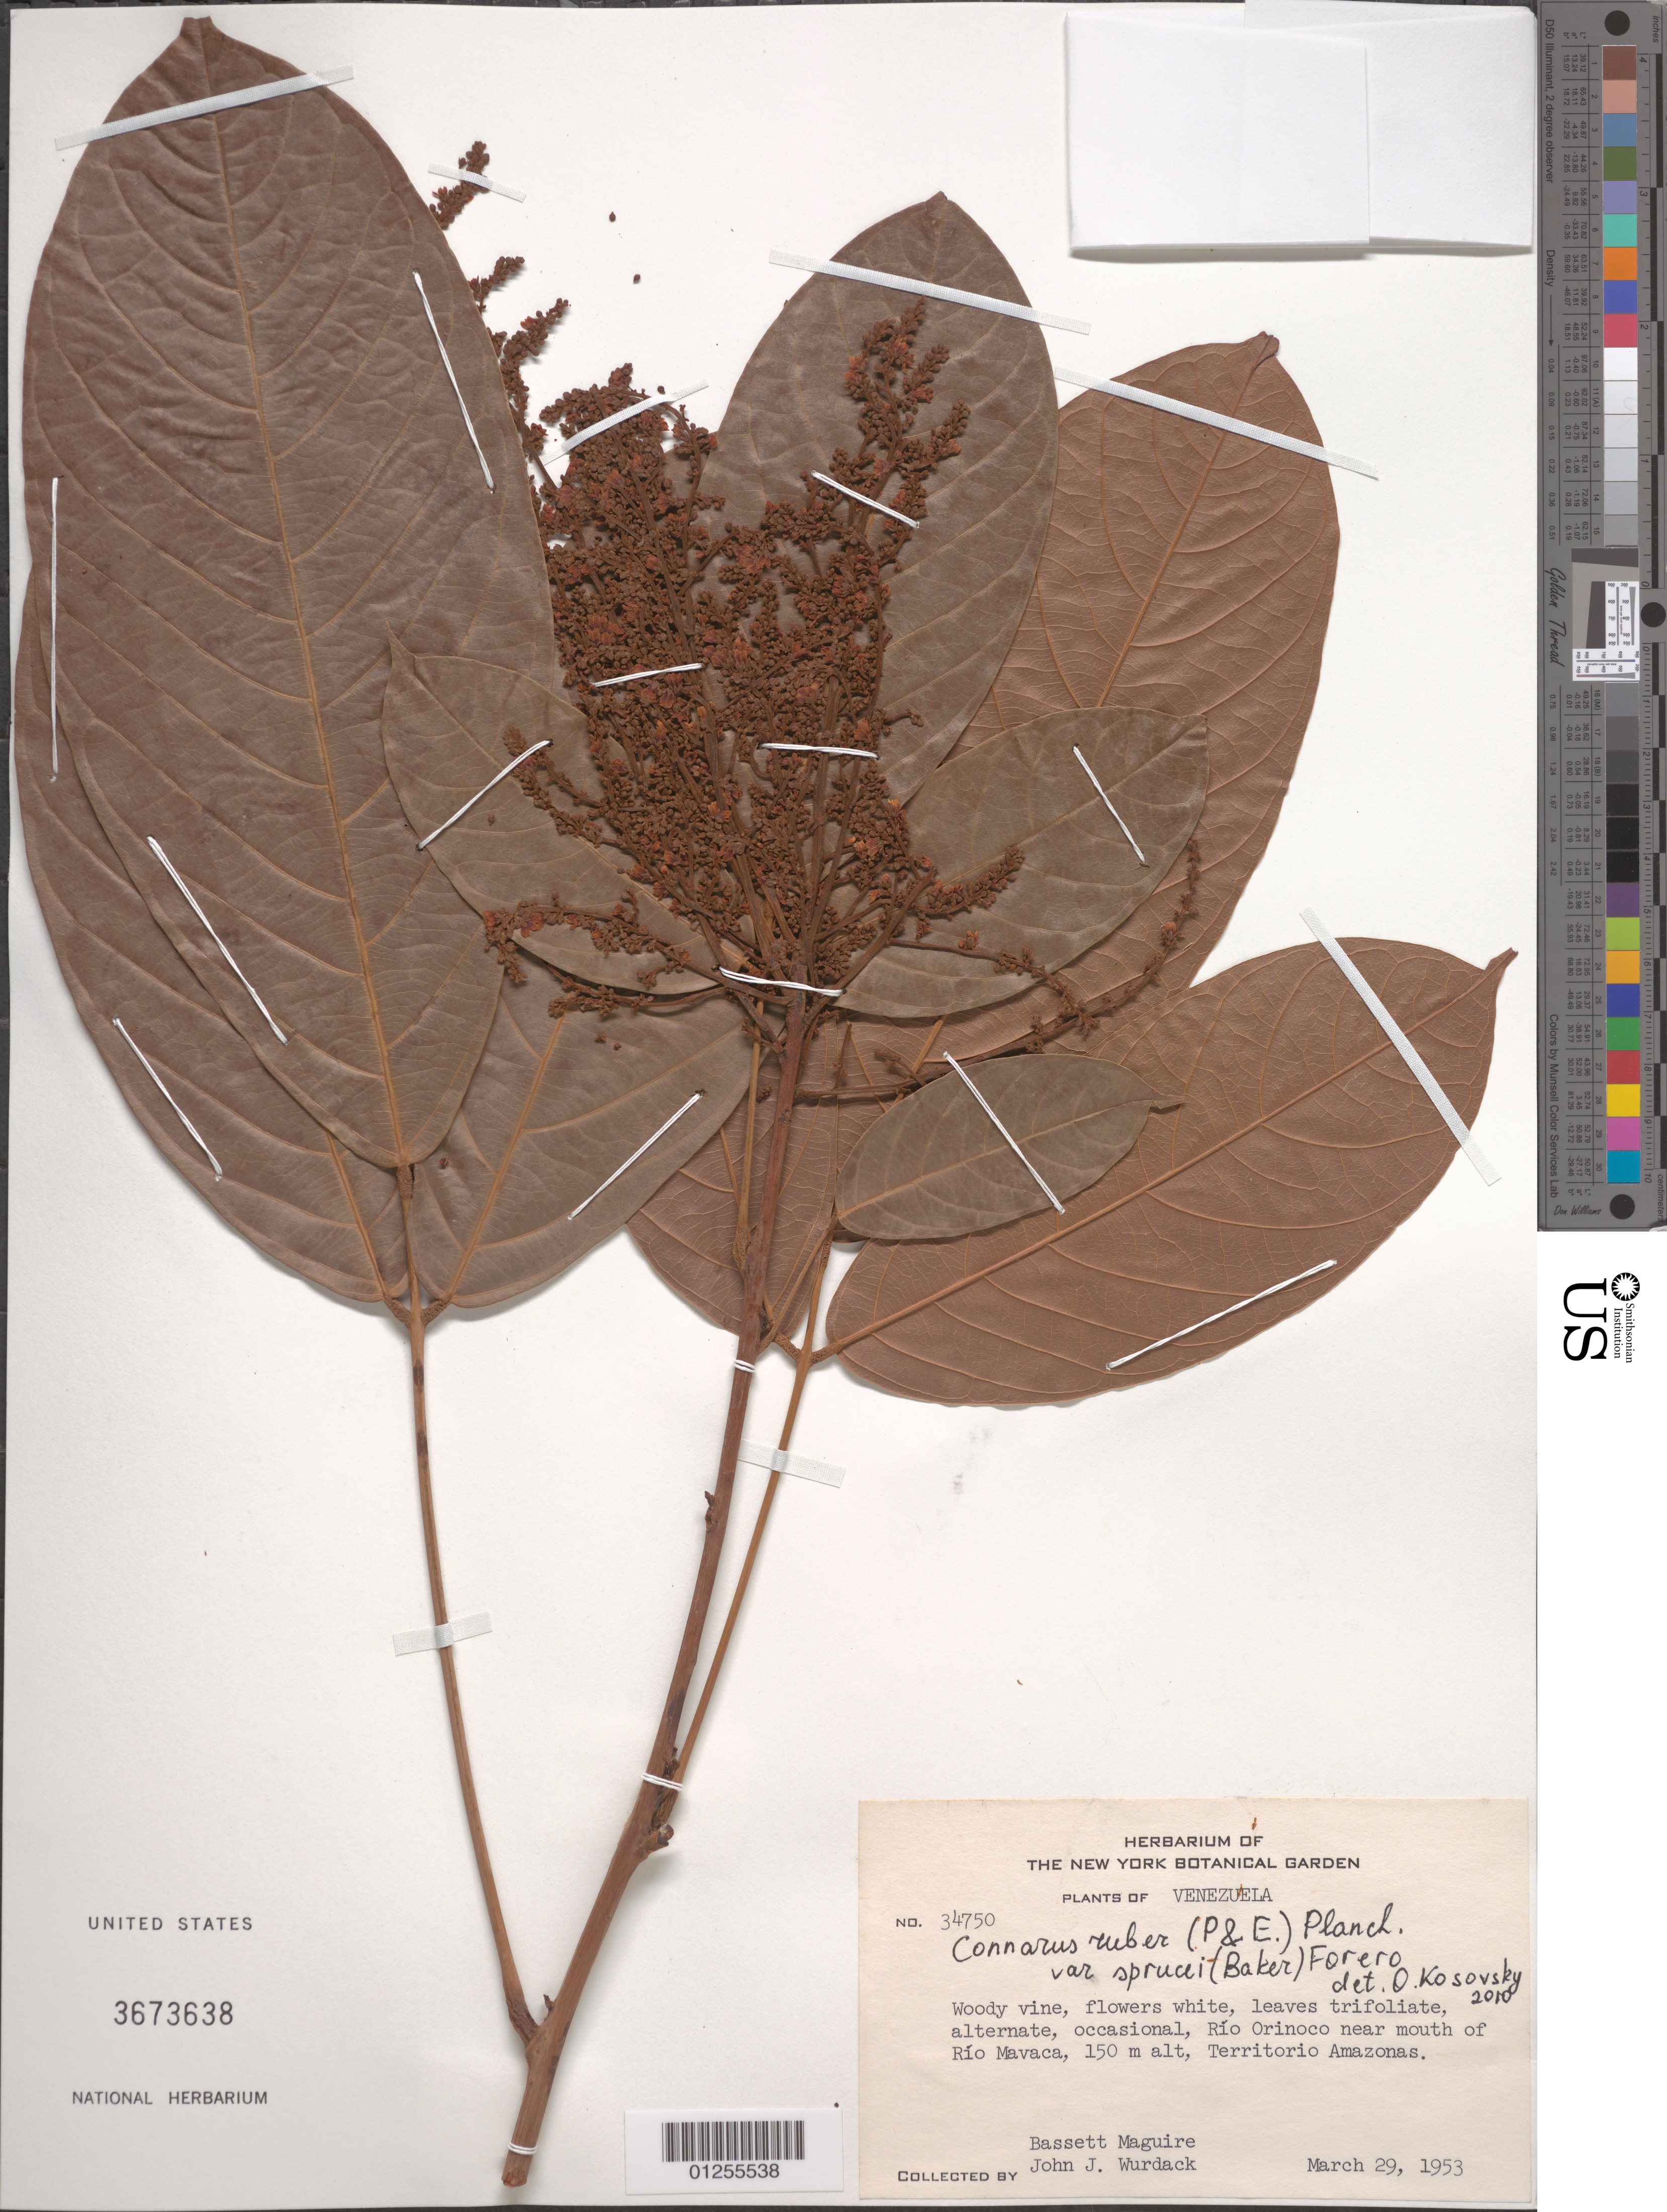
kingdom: Plantae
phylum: Tracheophyta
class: Magnoliopsida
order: Oxalidales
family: Connaraceae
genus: Connarus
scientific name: Connarus ruber var. sprucei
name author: (Baker) Forero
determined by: Kosovsky, O.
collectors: B. Maguire Jr. & J. J. Wurdack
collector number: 34750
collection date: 1953-03-29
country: Venezuela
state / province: Amazonas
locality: rio Orinoco near mouth of Rio Mavaca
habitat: Occasional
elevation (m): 150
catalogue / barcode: US 3673638